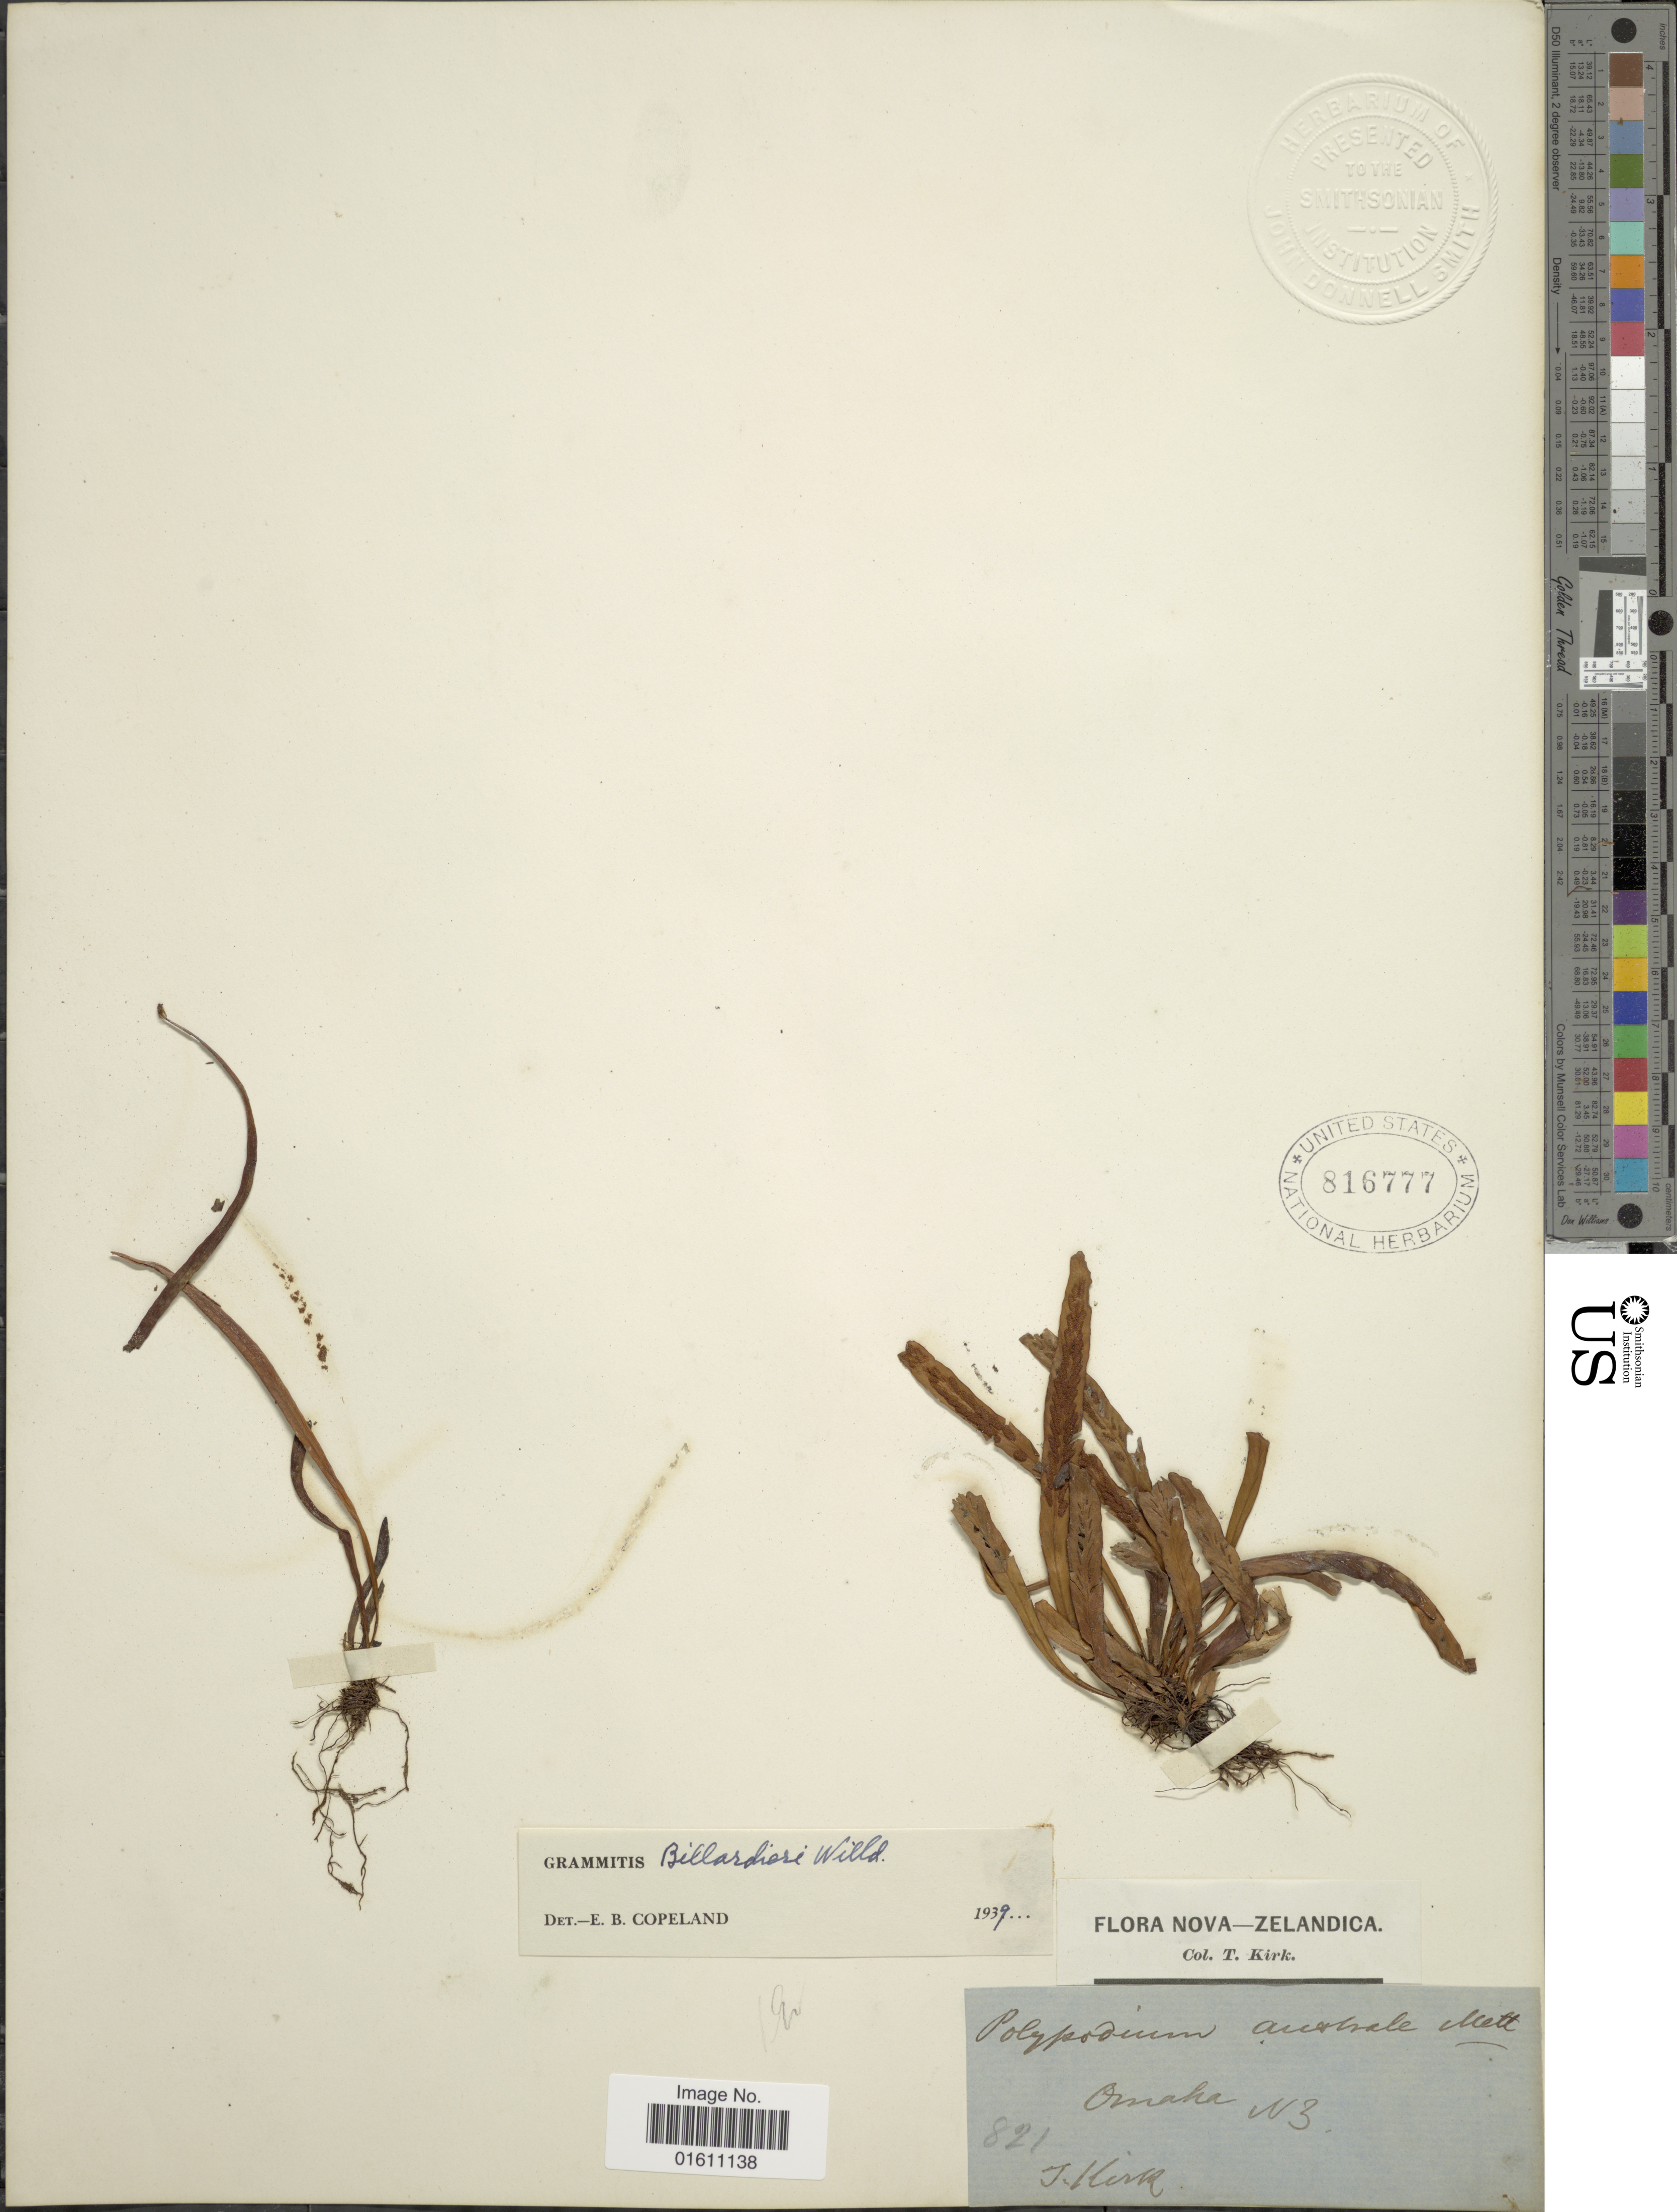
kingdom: Plantae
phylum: Tracheophyta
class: Polypodiopsida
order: Polypodiales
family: Polypodiaceae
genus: Notogrammitis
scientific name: Notogrammitis billardierei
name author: (Willd.) Parris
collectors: T. Kirk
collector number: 821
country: New Zealand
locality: Nova - Zelandica, Omaka.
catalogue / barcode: US 816777